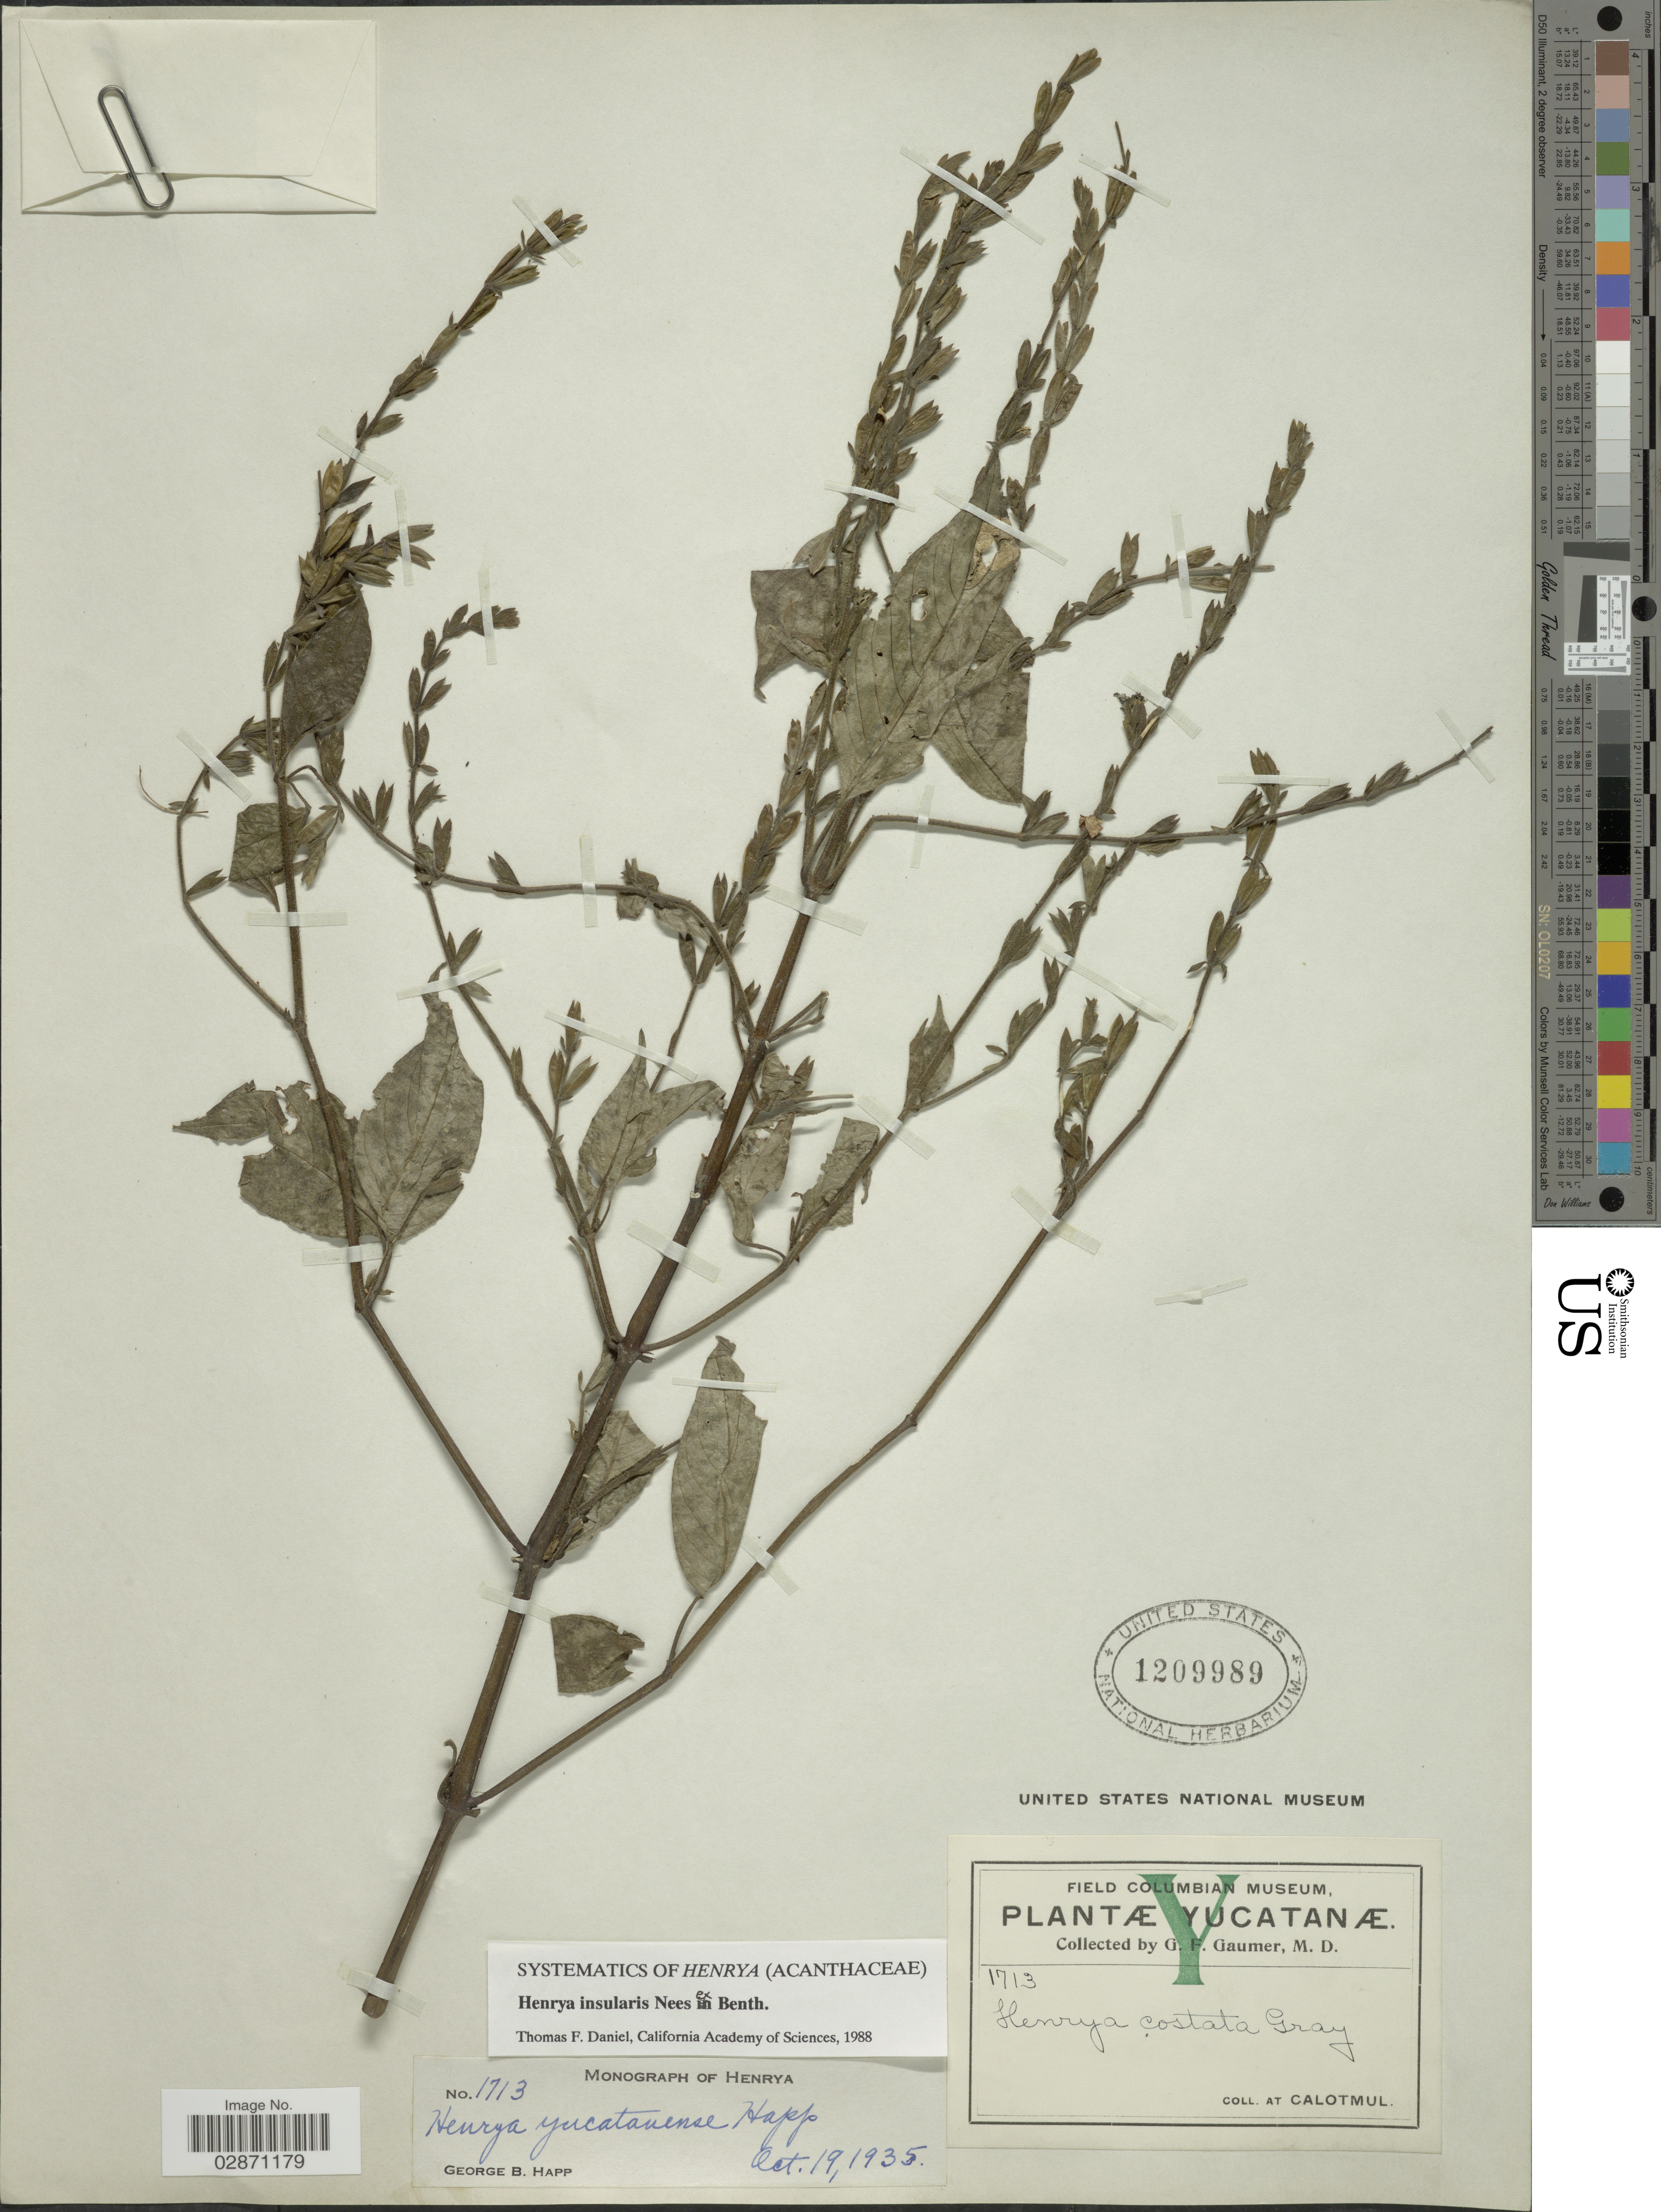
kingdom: Plantae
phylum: Tracheophyta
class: Magnoliopsida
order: Lamiales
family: Acanthaceae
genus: Henrya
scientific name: Henrya insularis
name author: Nees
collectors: G. F. Gaumer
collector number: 1713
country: Mexico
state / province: Yucatán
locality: Yucatanæ. At Calotmul.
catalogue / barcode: US 1209989